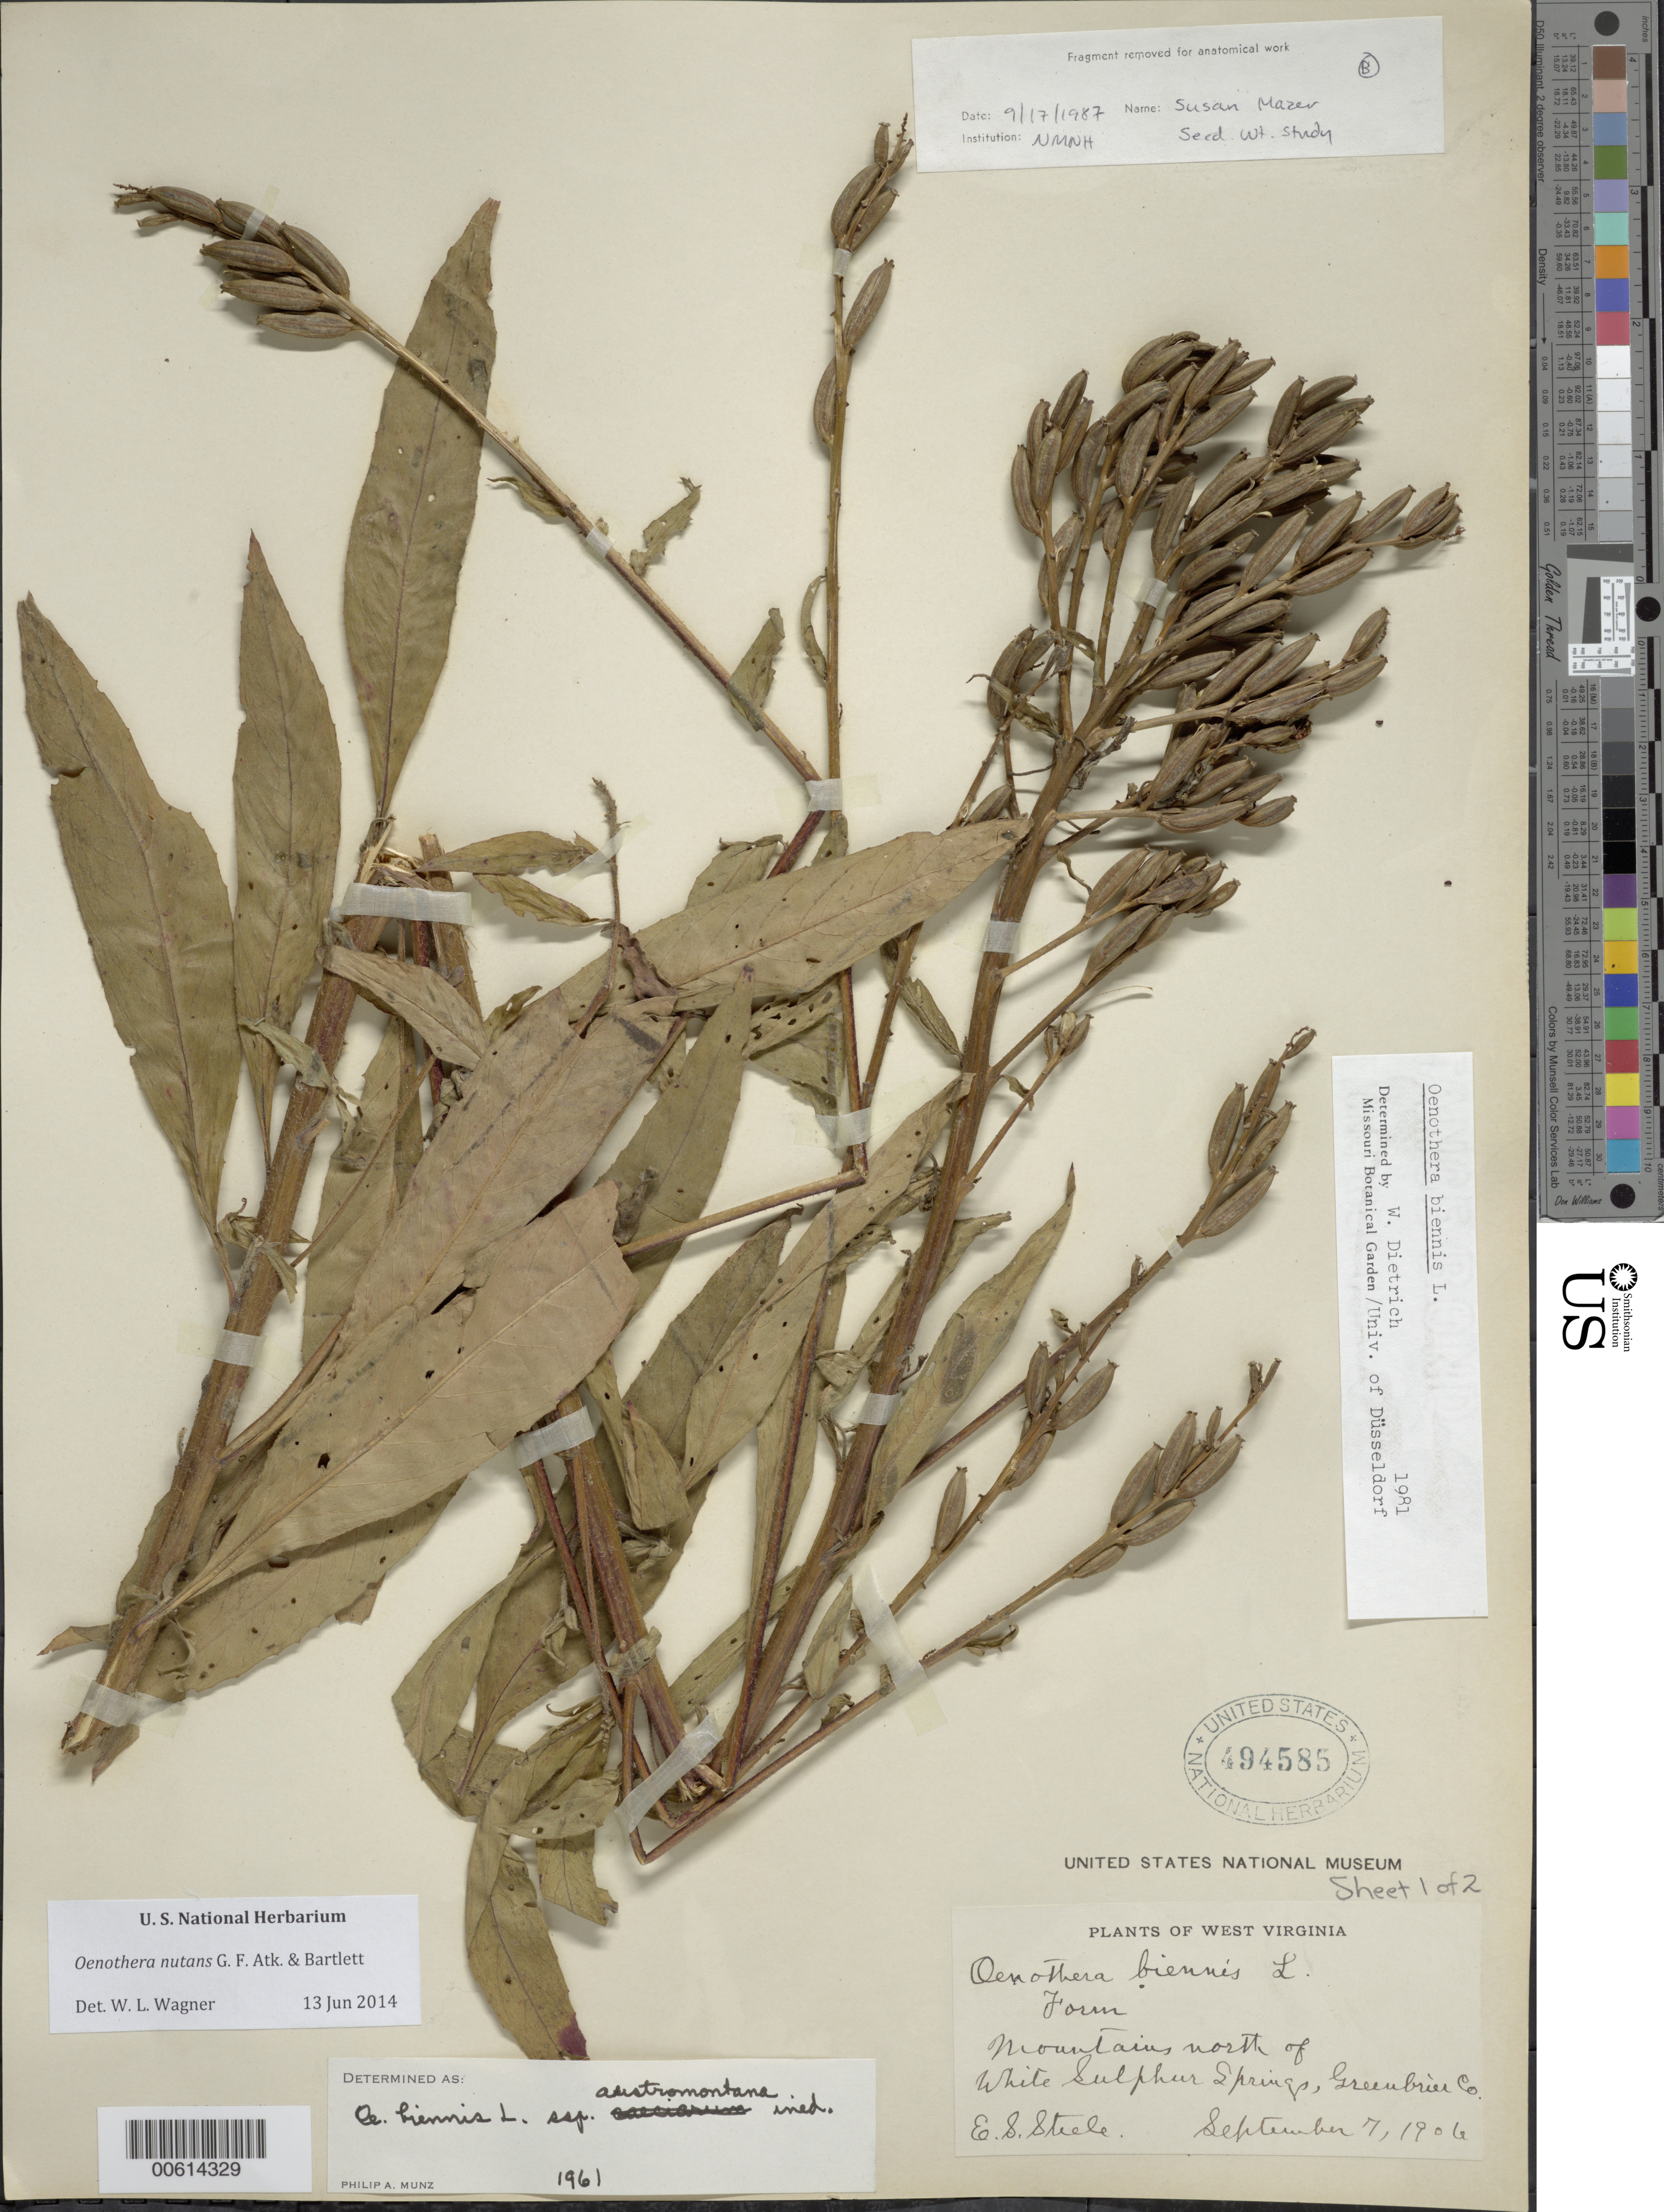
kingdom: Plantae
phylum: Tracheophyta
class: Magnoliopsida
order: Myrtales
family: Onagraceae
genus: Oenothera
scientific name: Oenothera nutans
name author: G.F. Atk. & Bartlett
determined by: Wagner, W. L., (BOT), Smithsonian Institution - National Museum of Natural History (UNITED STATES)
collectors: E. Steele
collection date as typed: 07 Sep 1906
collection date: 1906-09-07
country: United States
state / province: West Virginia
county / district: Greenbrier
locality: Mountains north of White Sulphur Springs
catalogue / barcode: US 494585